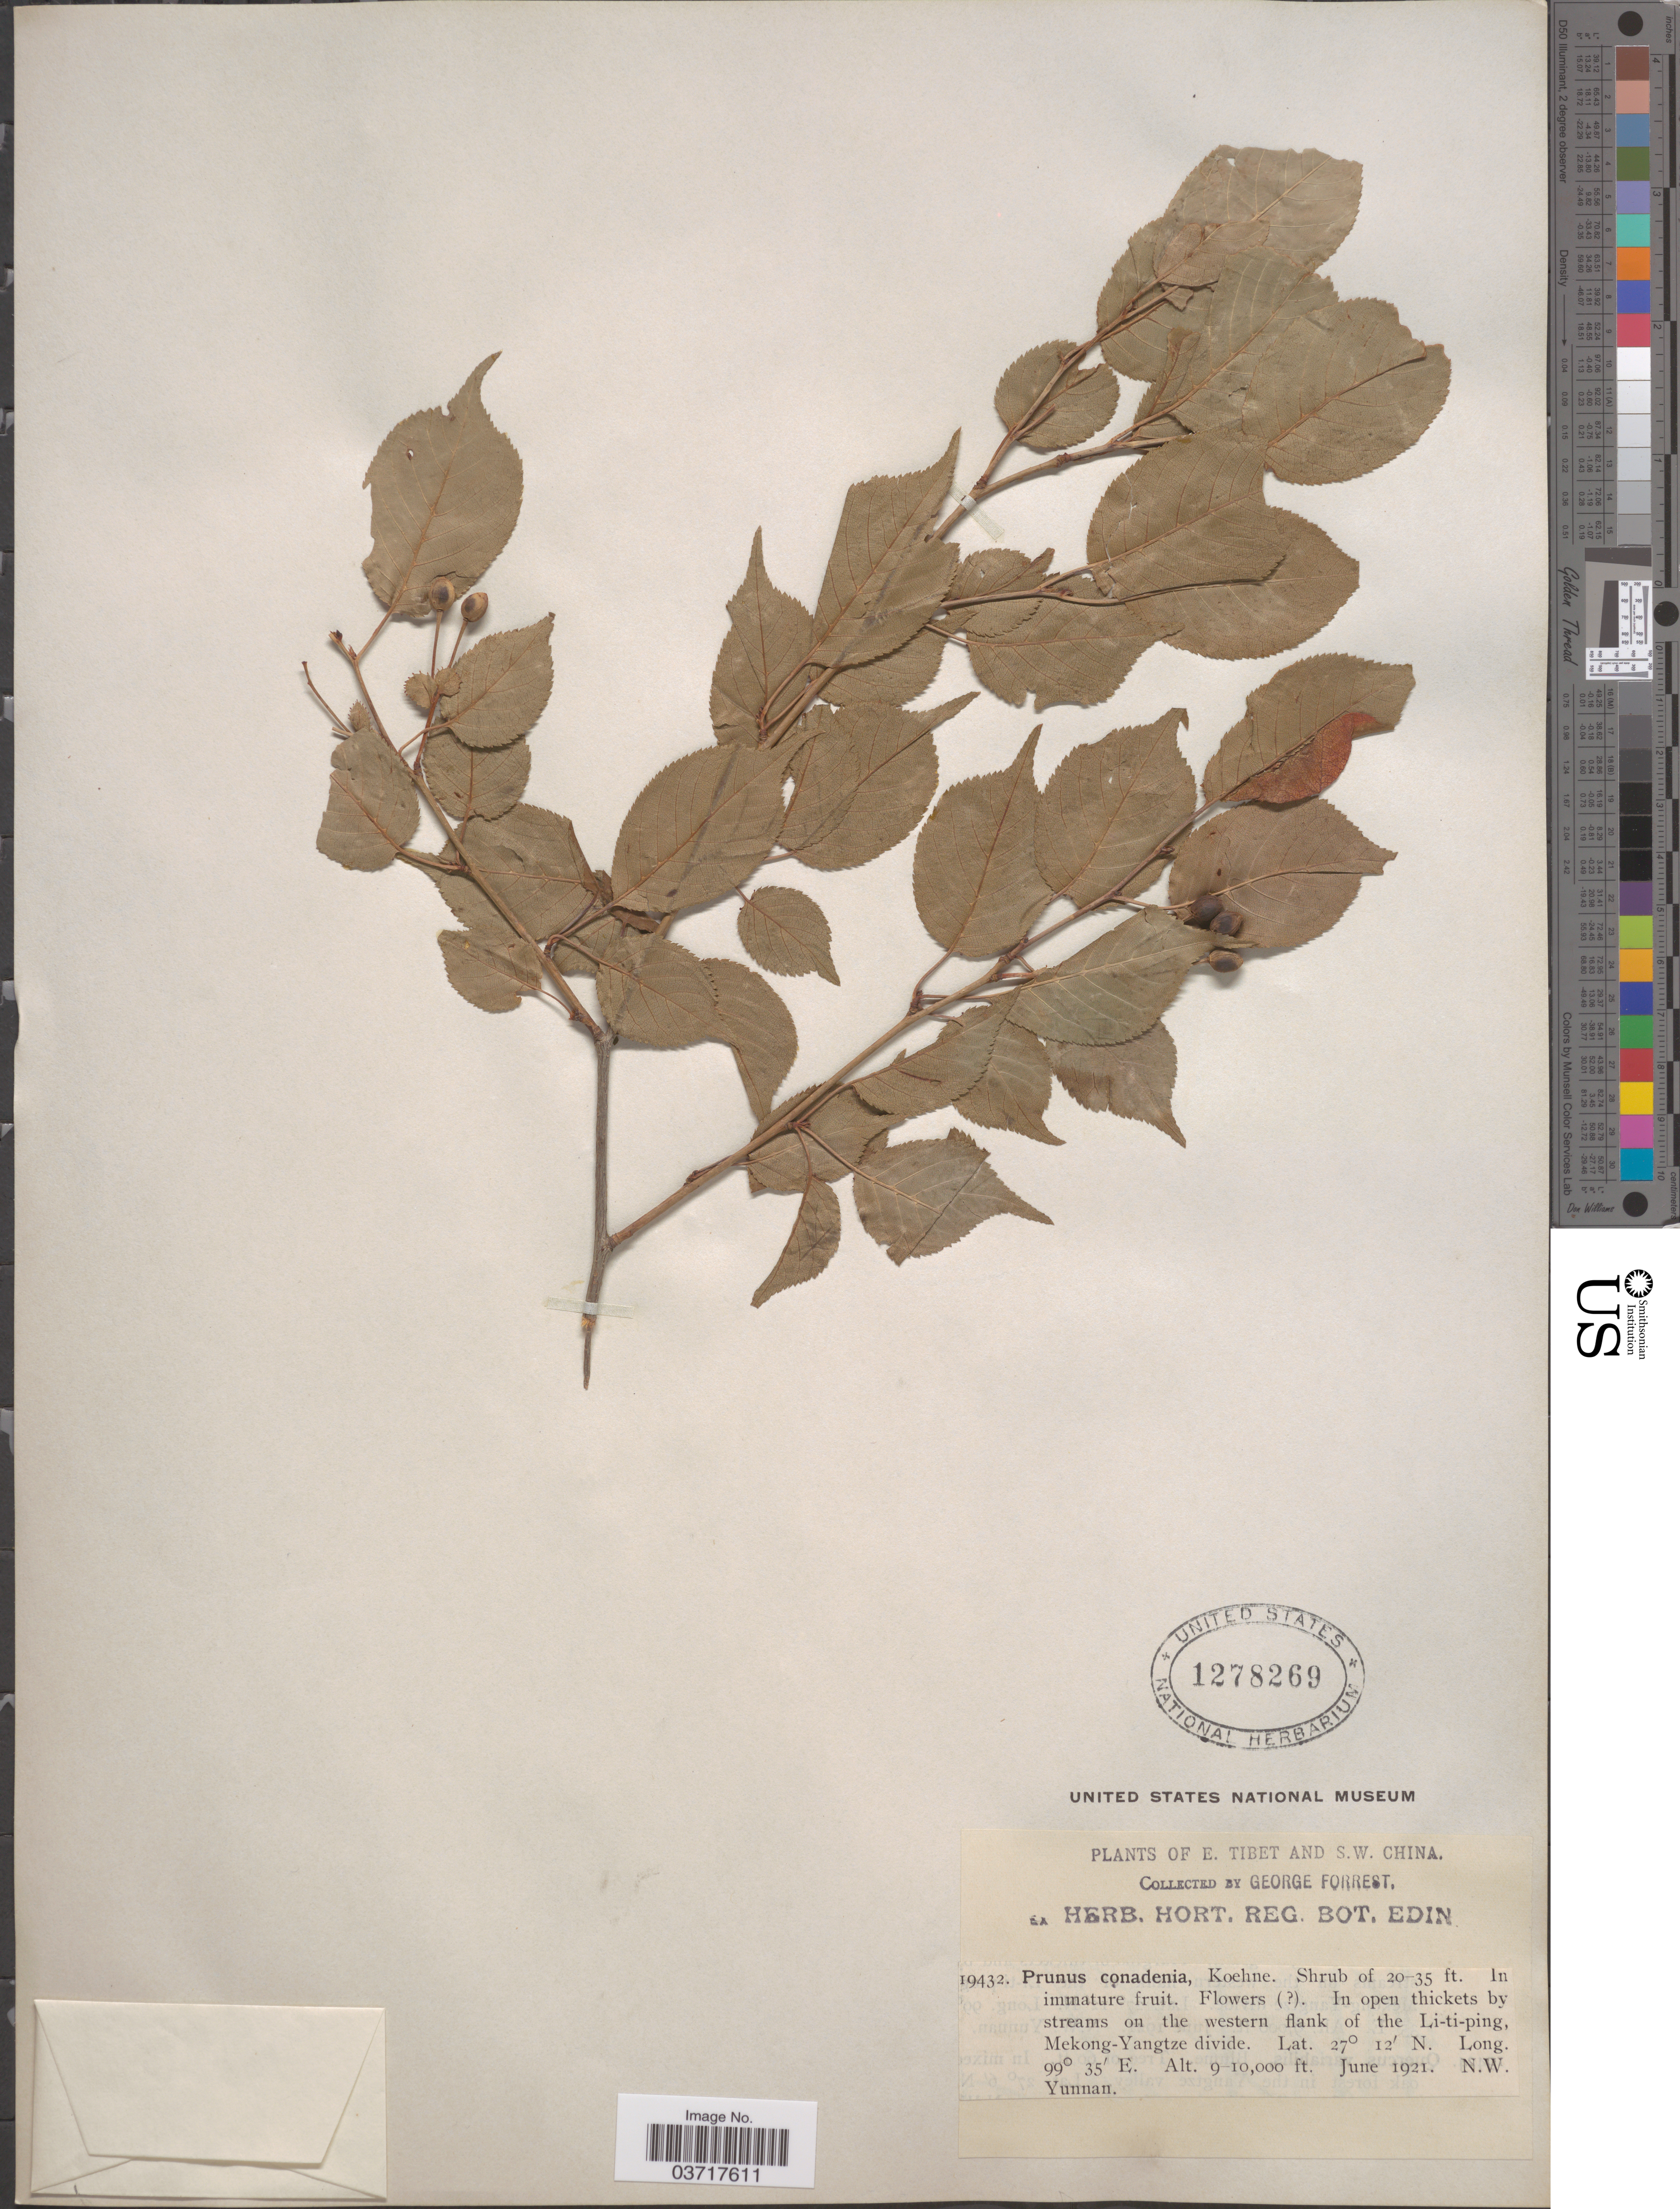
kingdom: Plantae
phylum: Tracheophyta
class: Magnoliopsida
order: Rosales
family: Rosaceae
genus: Prunus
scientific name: Prunus conadenia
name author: Koehne in Sarg.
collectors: G. Forrest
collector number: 19432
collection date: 1921-07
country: China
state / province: Yunnan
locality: S.W. China. In open thickets by streams on the western flank of the Li-ti-ping, Mekong-Yangtze divide. N.W. Yunnan.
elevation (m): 2743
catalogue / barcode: US 1278269